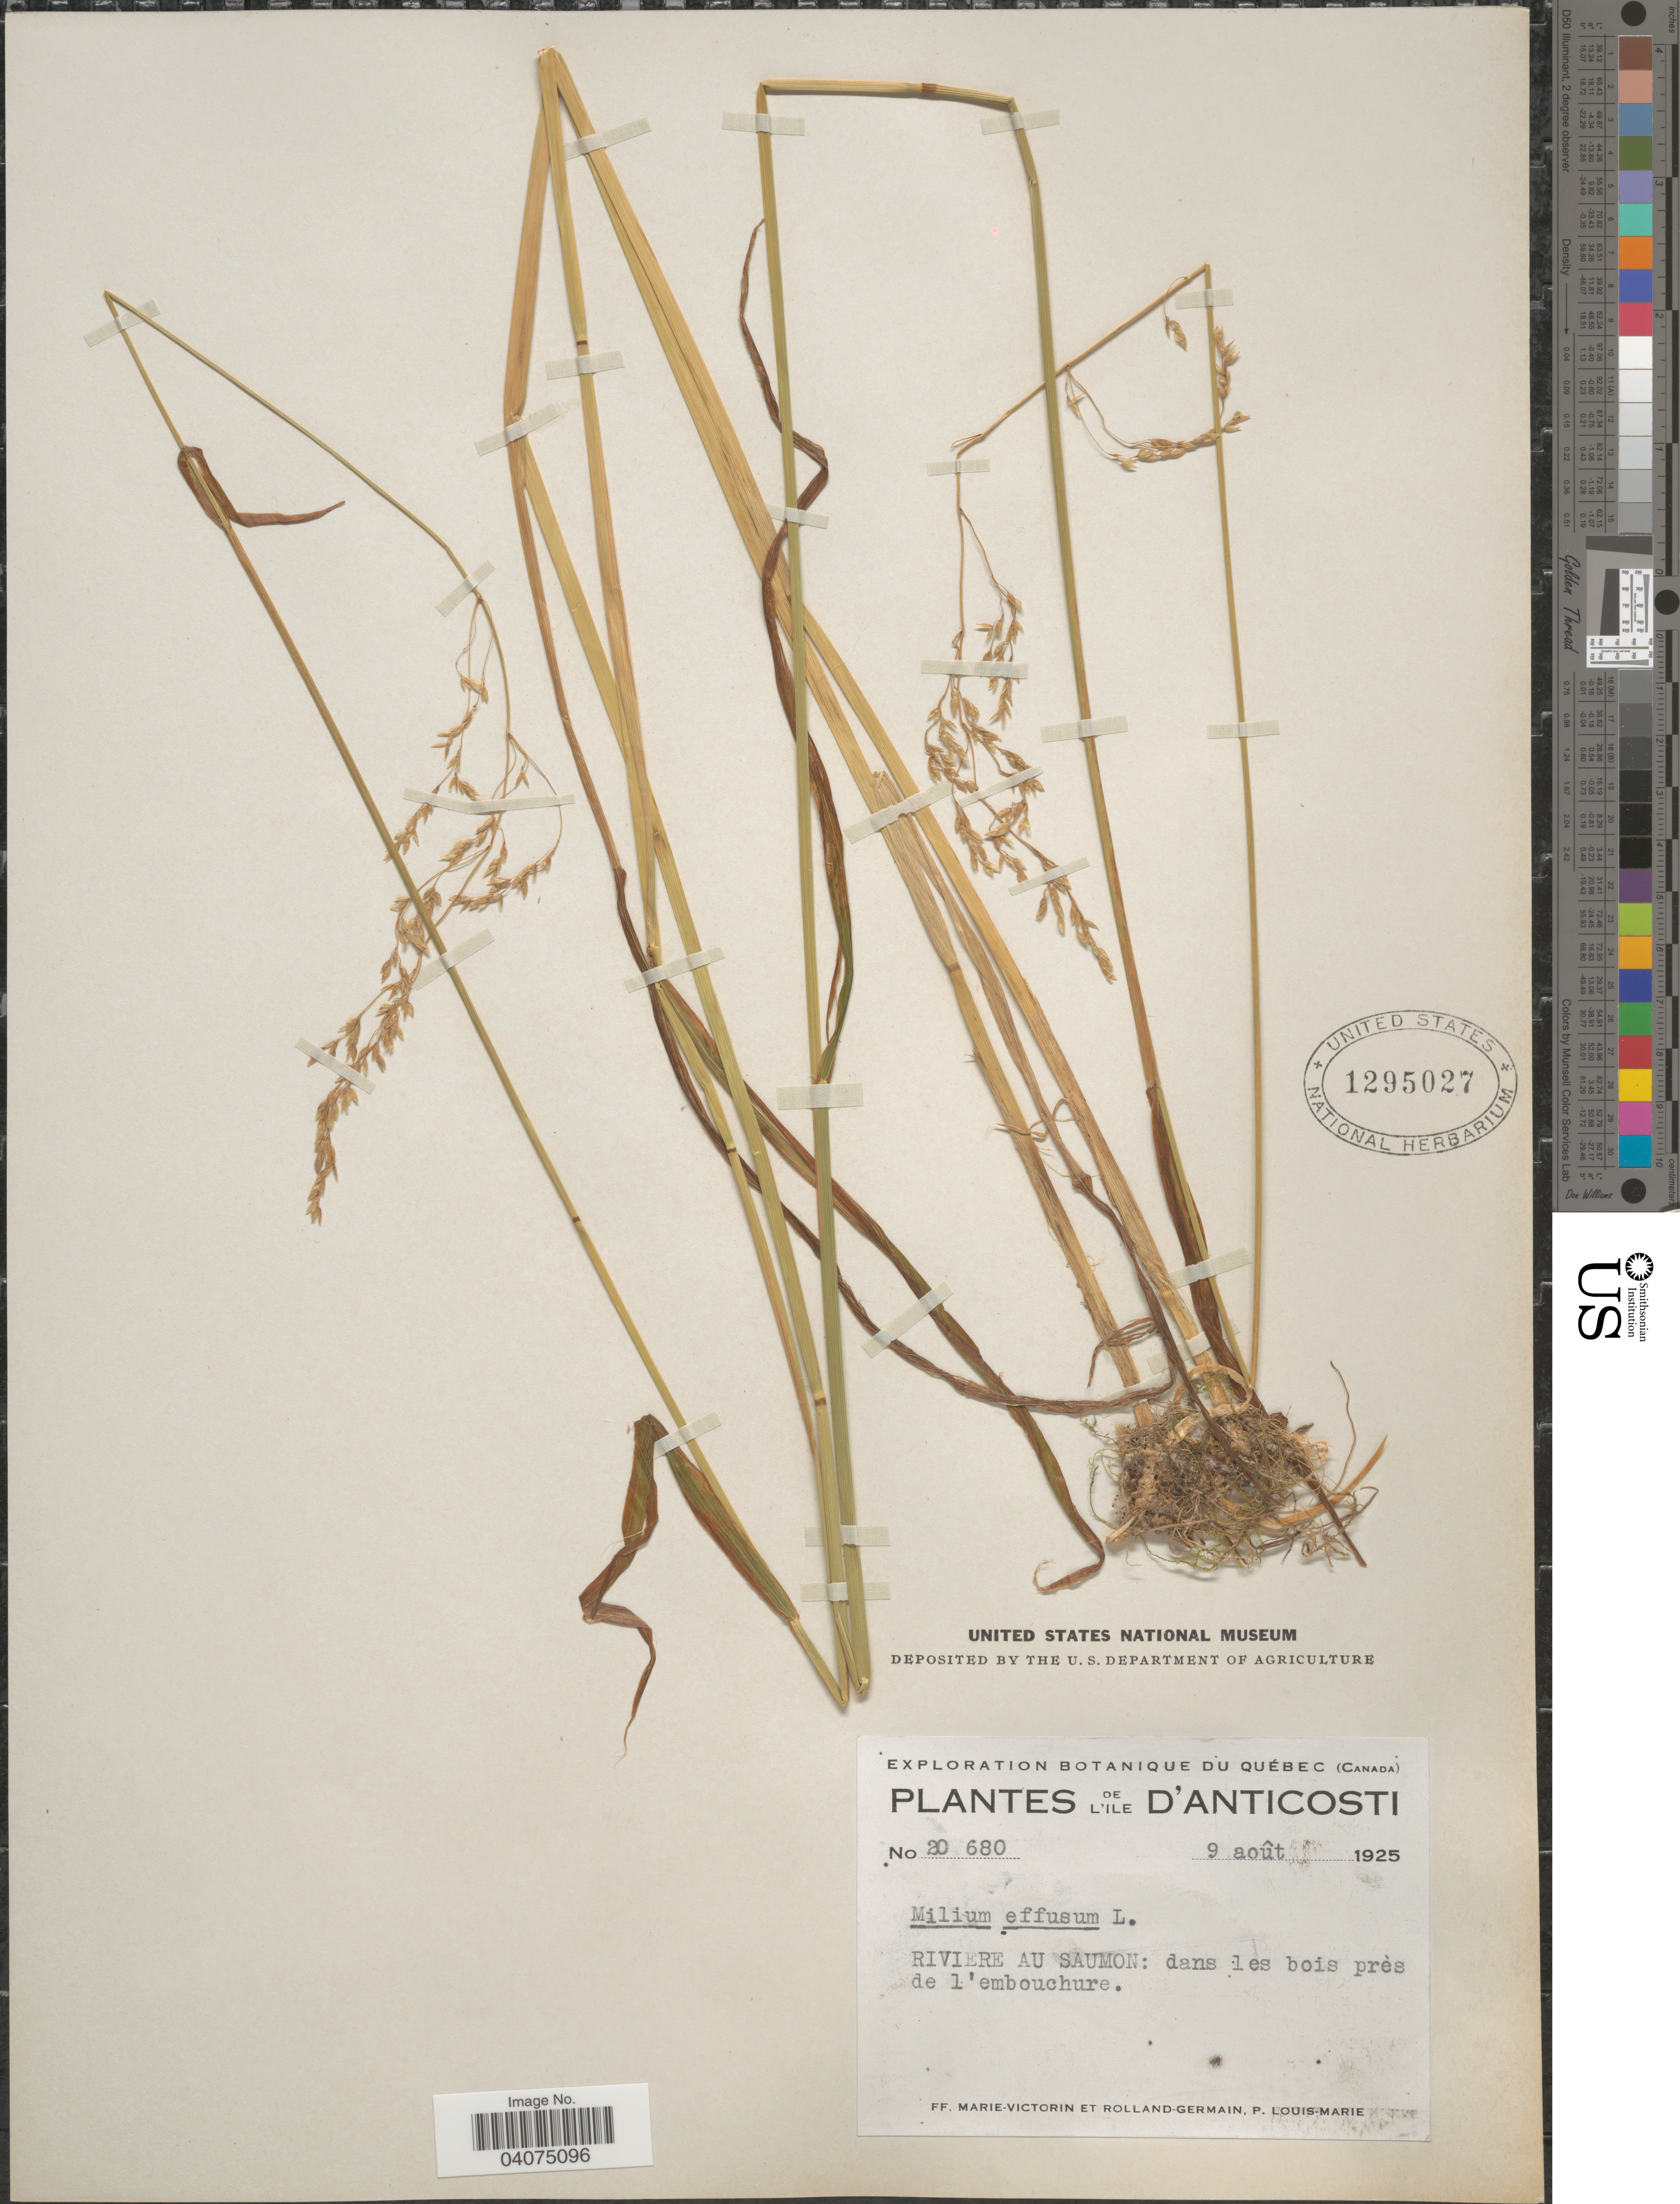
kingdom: Plantae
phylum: Tracheophyta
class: Liliopsida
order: Poales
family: Poaceae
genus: Milium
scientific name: Milium effusum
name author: L.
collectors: F. Marie-Victorin, Rolland-Germain & L.-M. LaLonde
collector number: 20680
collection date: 1925-08-09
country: Canada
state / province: Quebec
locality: Exploration Botanique du Québec (Canada). L'Ile d'Anticosti. Riviere au Saumon: dans les bois près de l'embouchure.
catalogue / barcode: US 1295027